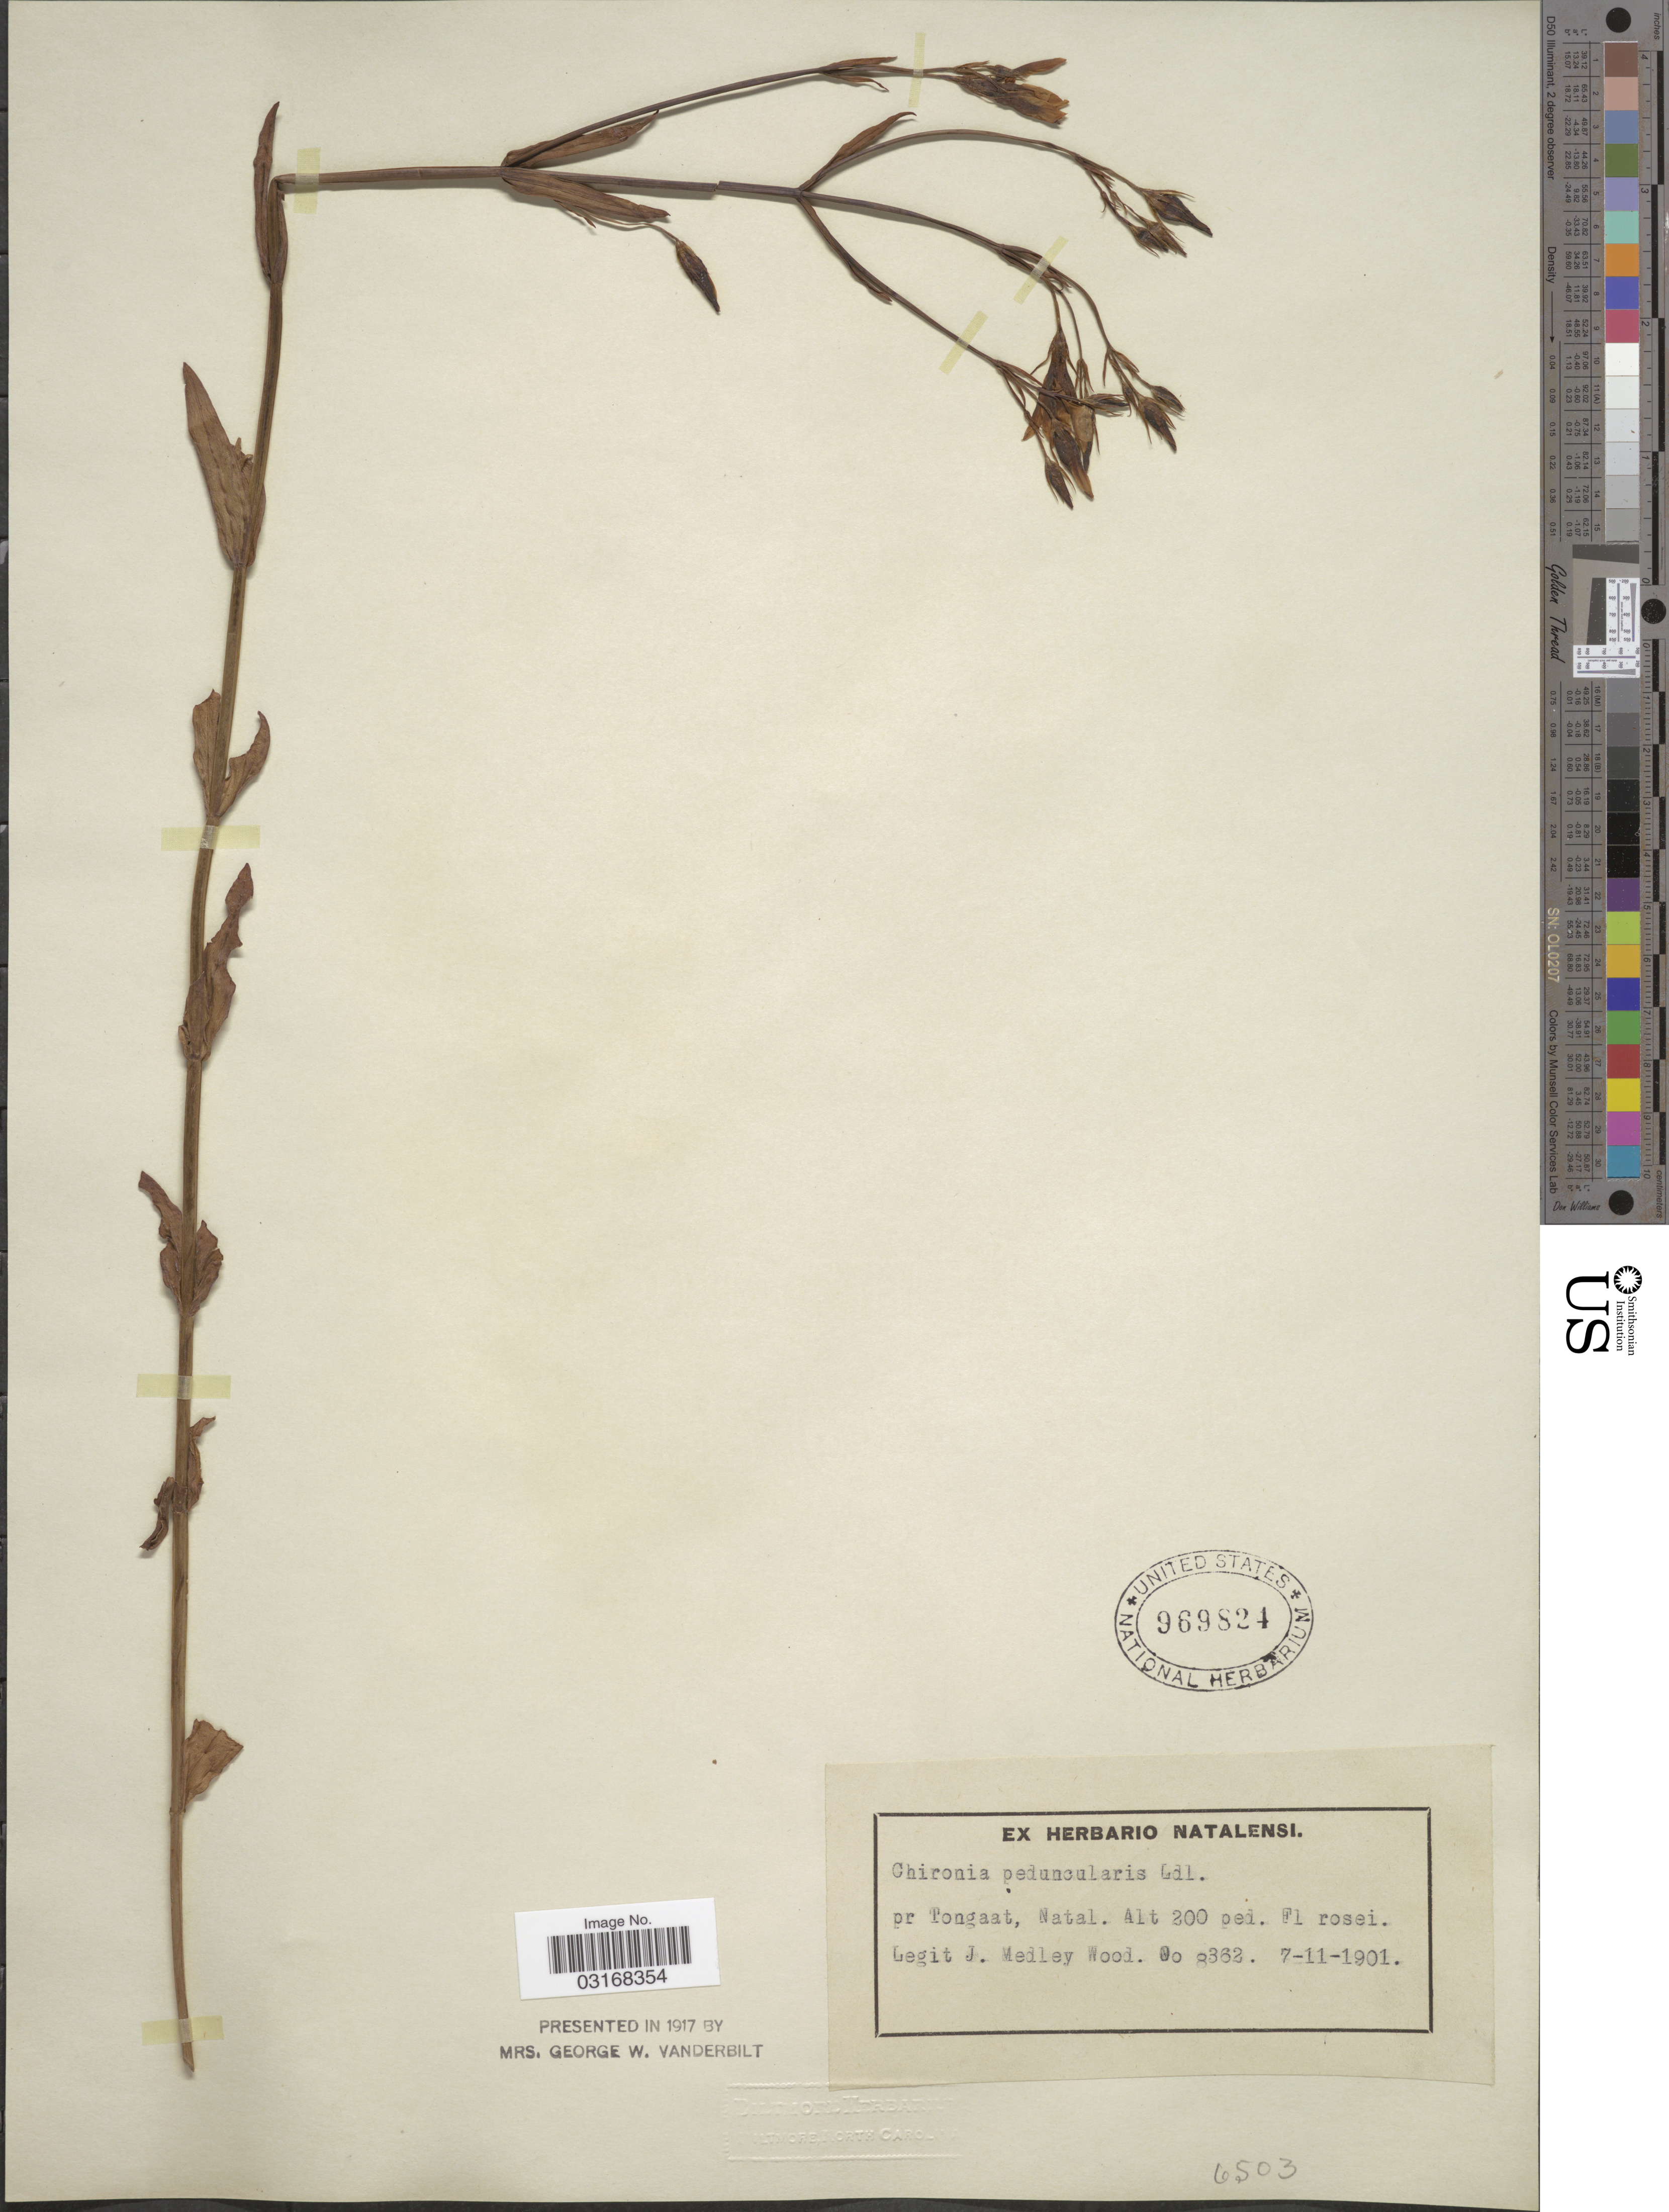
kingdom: Plantae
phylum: Tracheophyta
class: Magnoliopsida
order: Gentianales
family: Gentianaceae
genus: Chironia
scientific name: Chironia peduncularis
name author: Lindl.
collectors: J. M. Wood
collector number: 8362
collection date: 1901-11-07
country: South Africa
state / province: KwaZulu-Natal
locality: Pr Tongaat, Natal.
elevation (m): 61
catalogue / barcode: US 969824